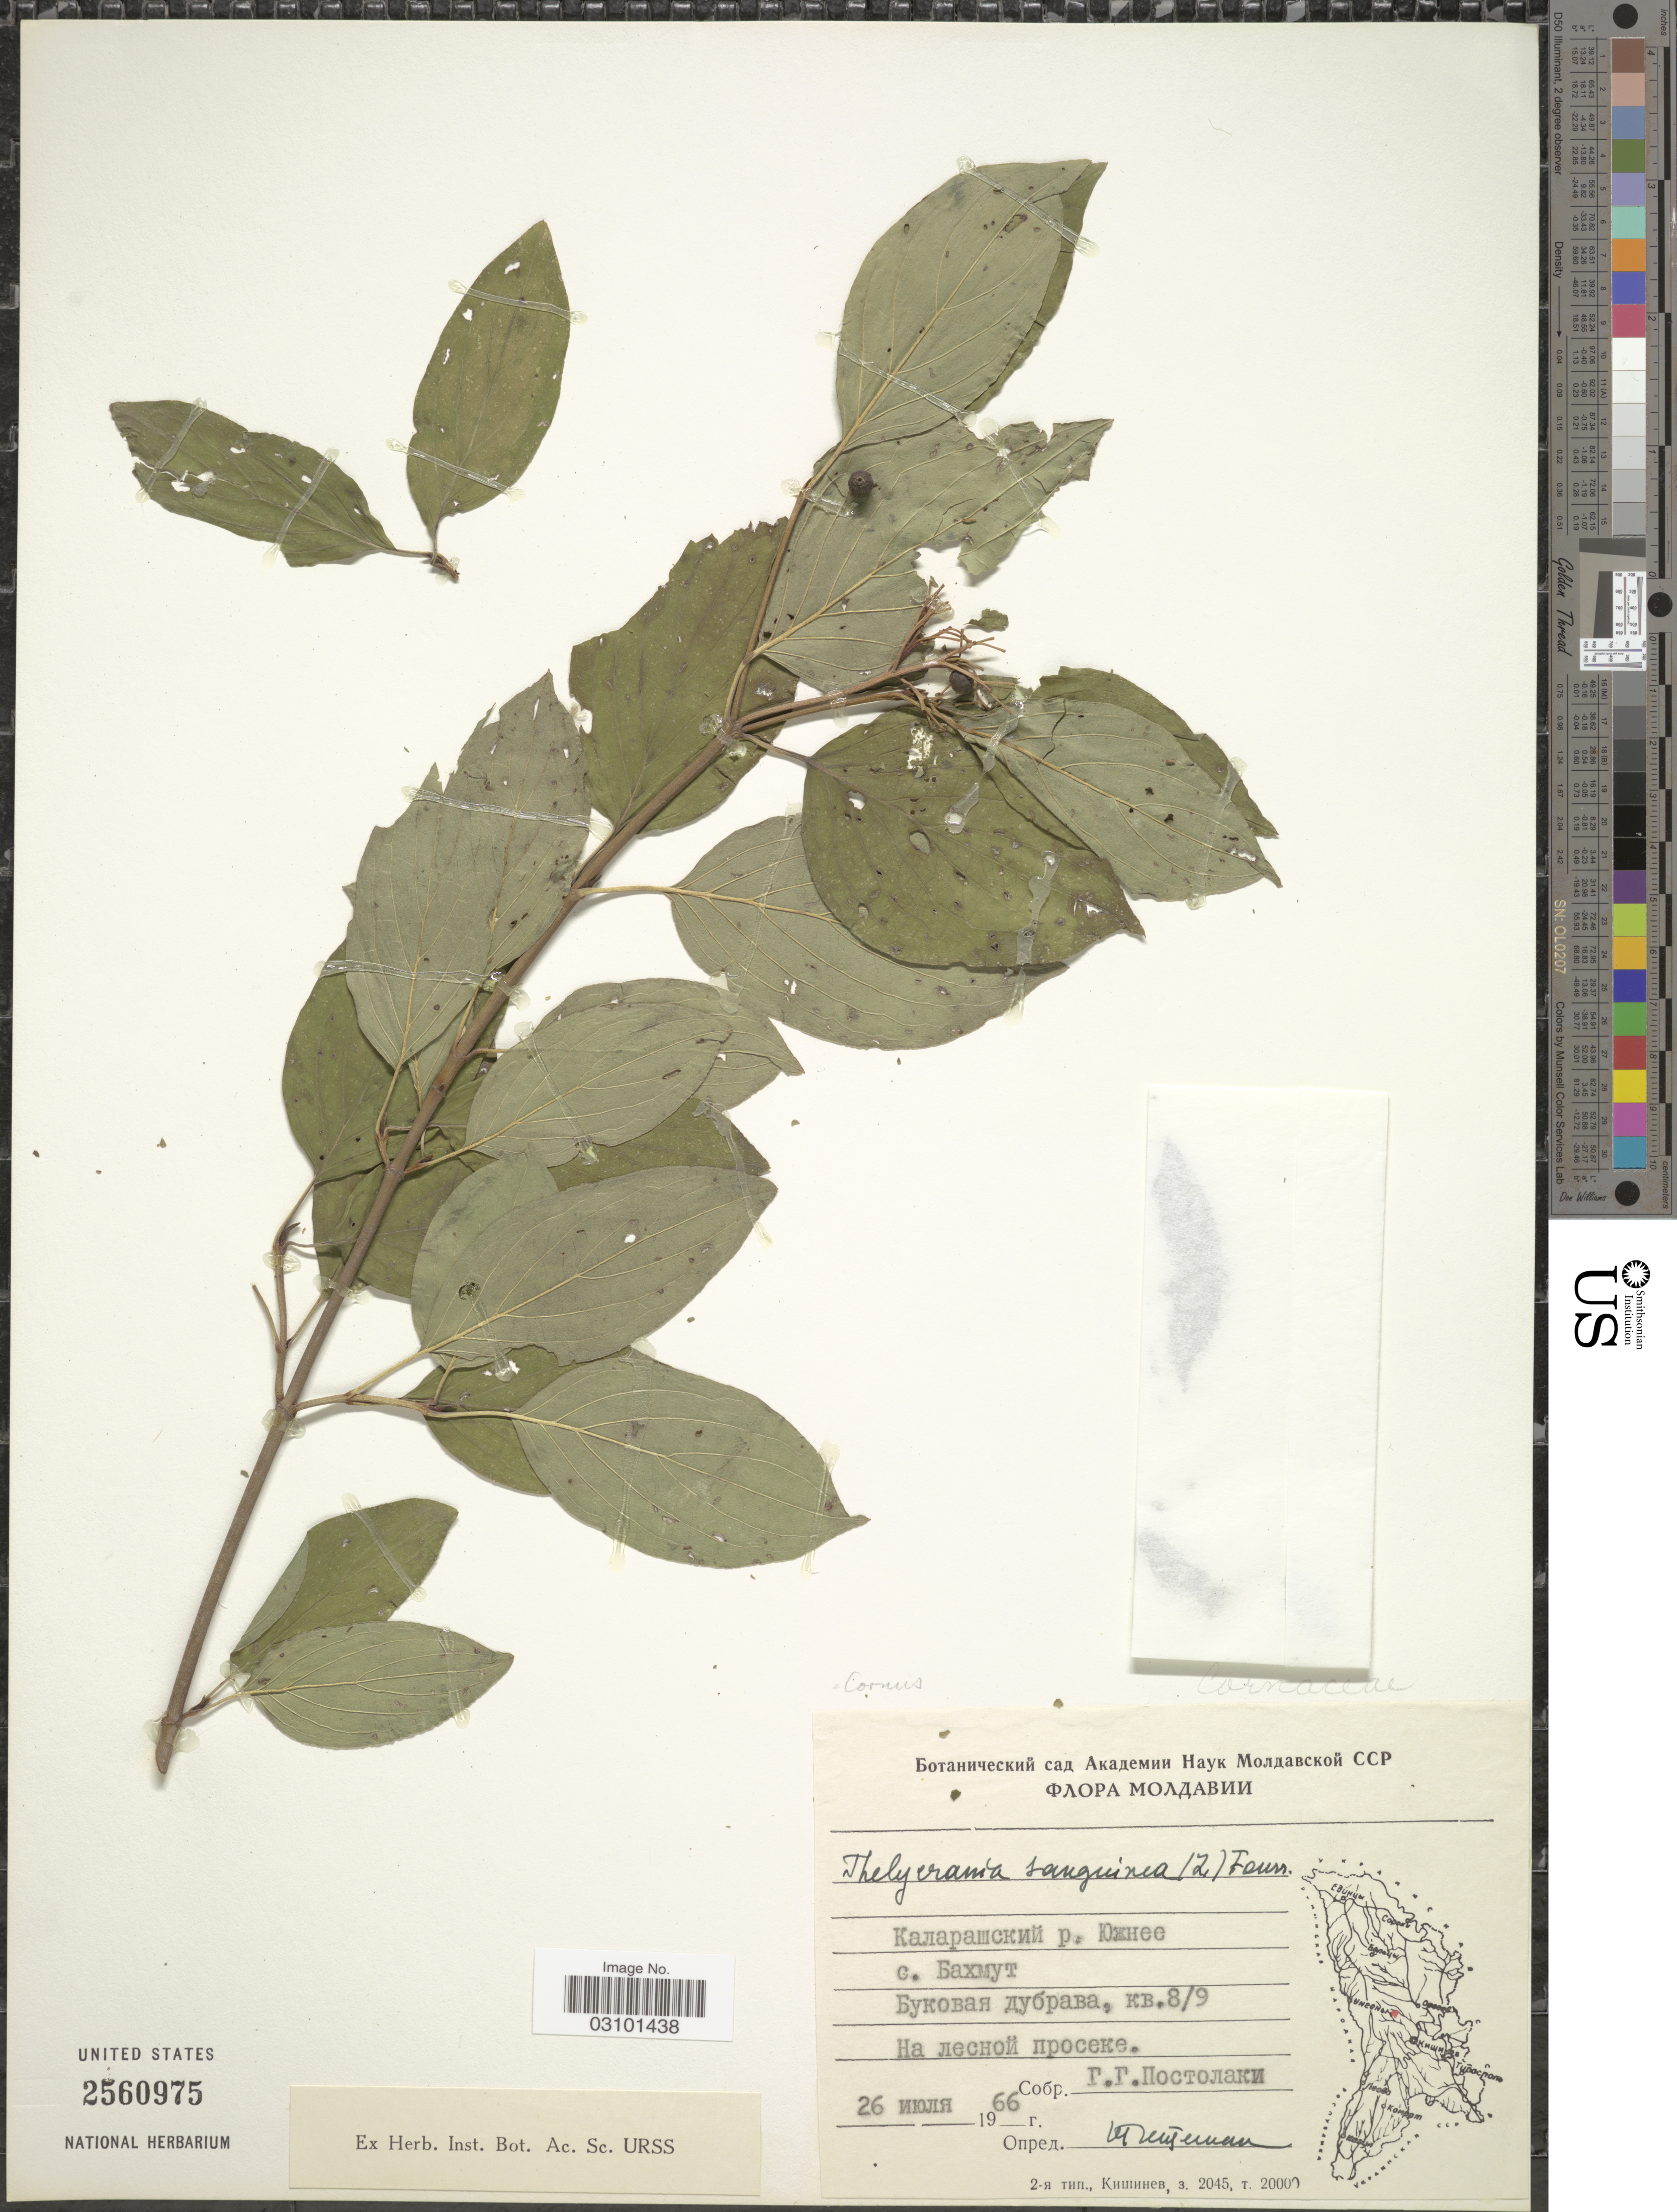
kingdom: Plantae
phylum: Tracheophyta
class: Magnoliopsida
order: Cornales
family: Cornaceae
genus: Cornus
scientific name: Cornus sanguinea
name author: L.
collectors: G. Postolaki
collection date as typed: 26 X 1966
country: Moldova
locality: Calarasi, S of village Bakhmut.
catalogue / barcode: US 2560975